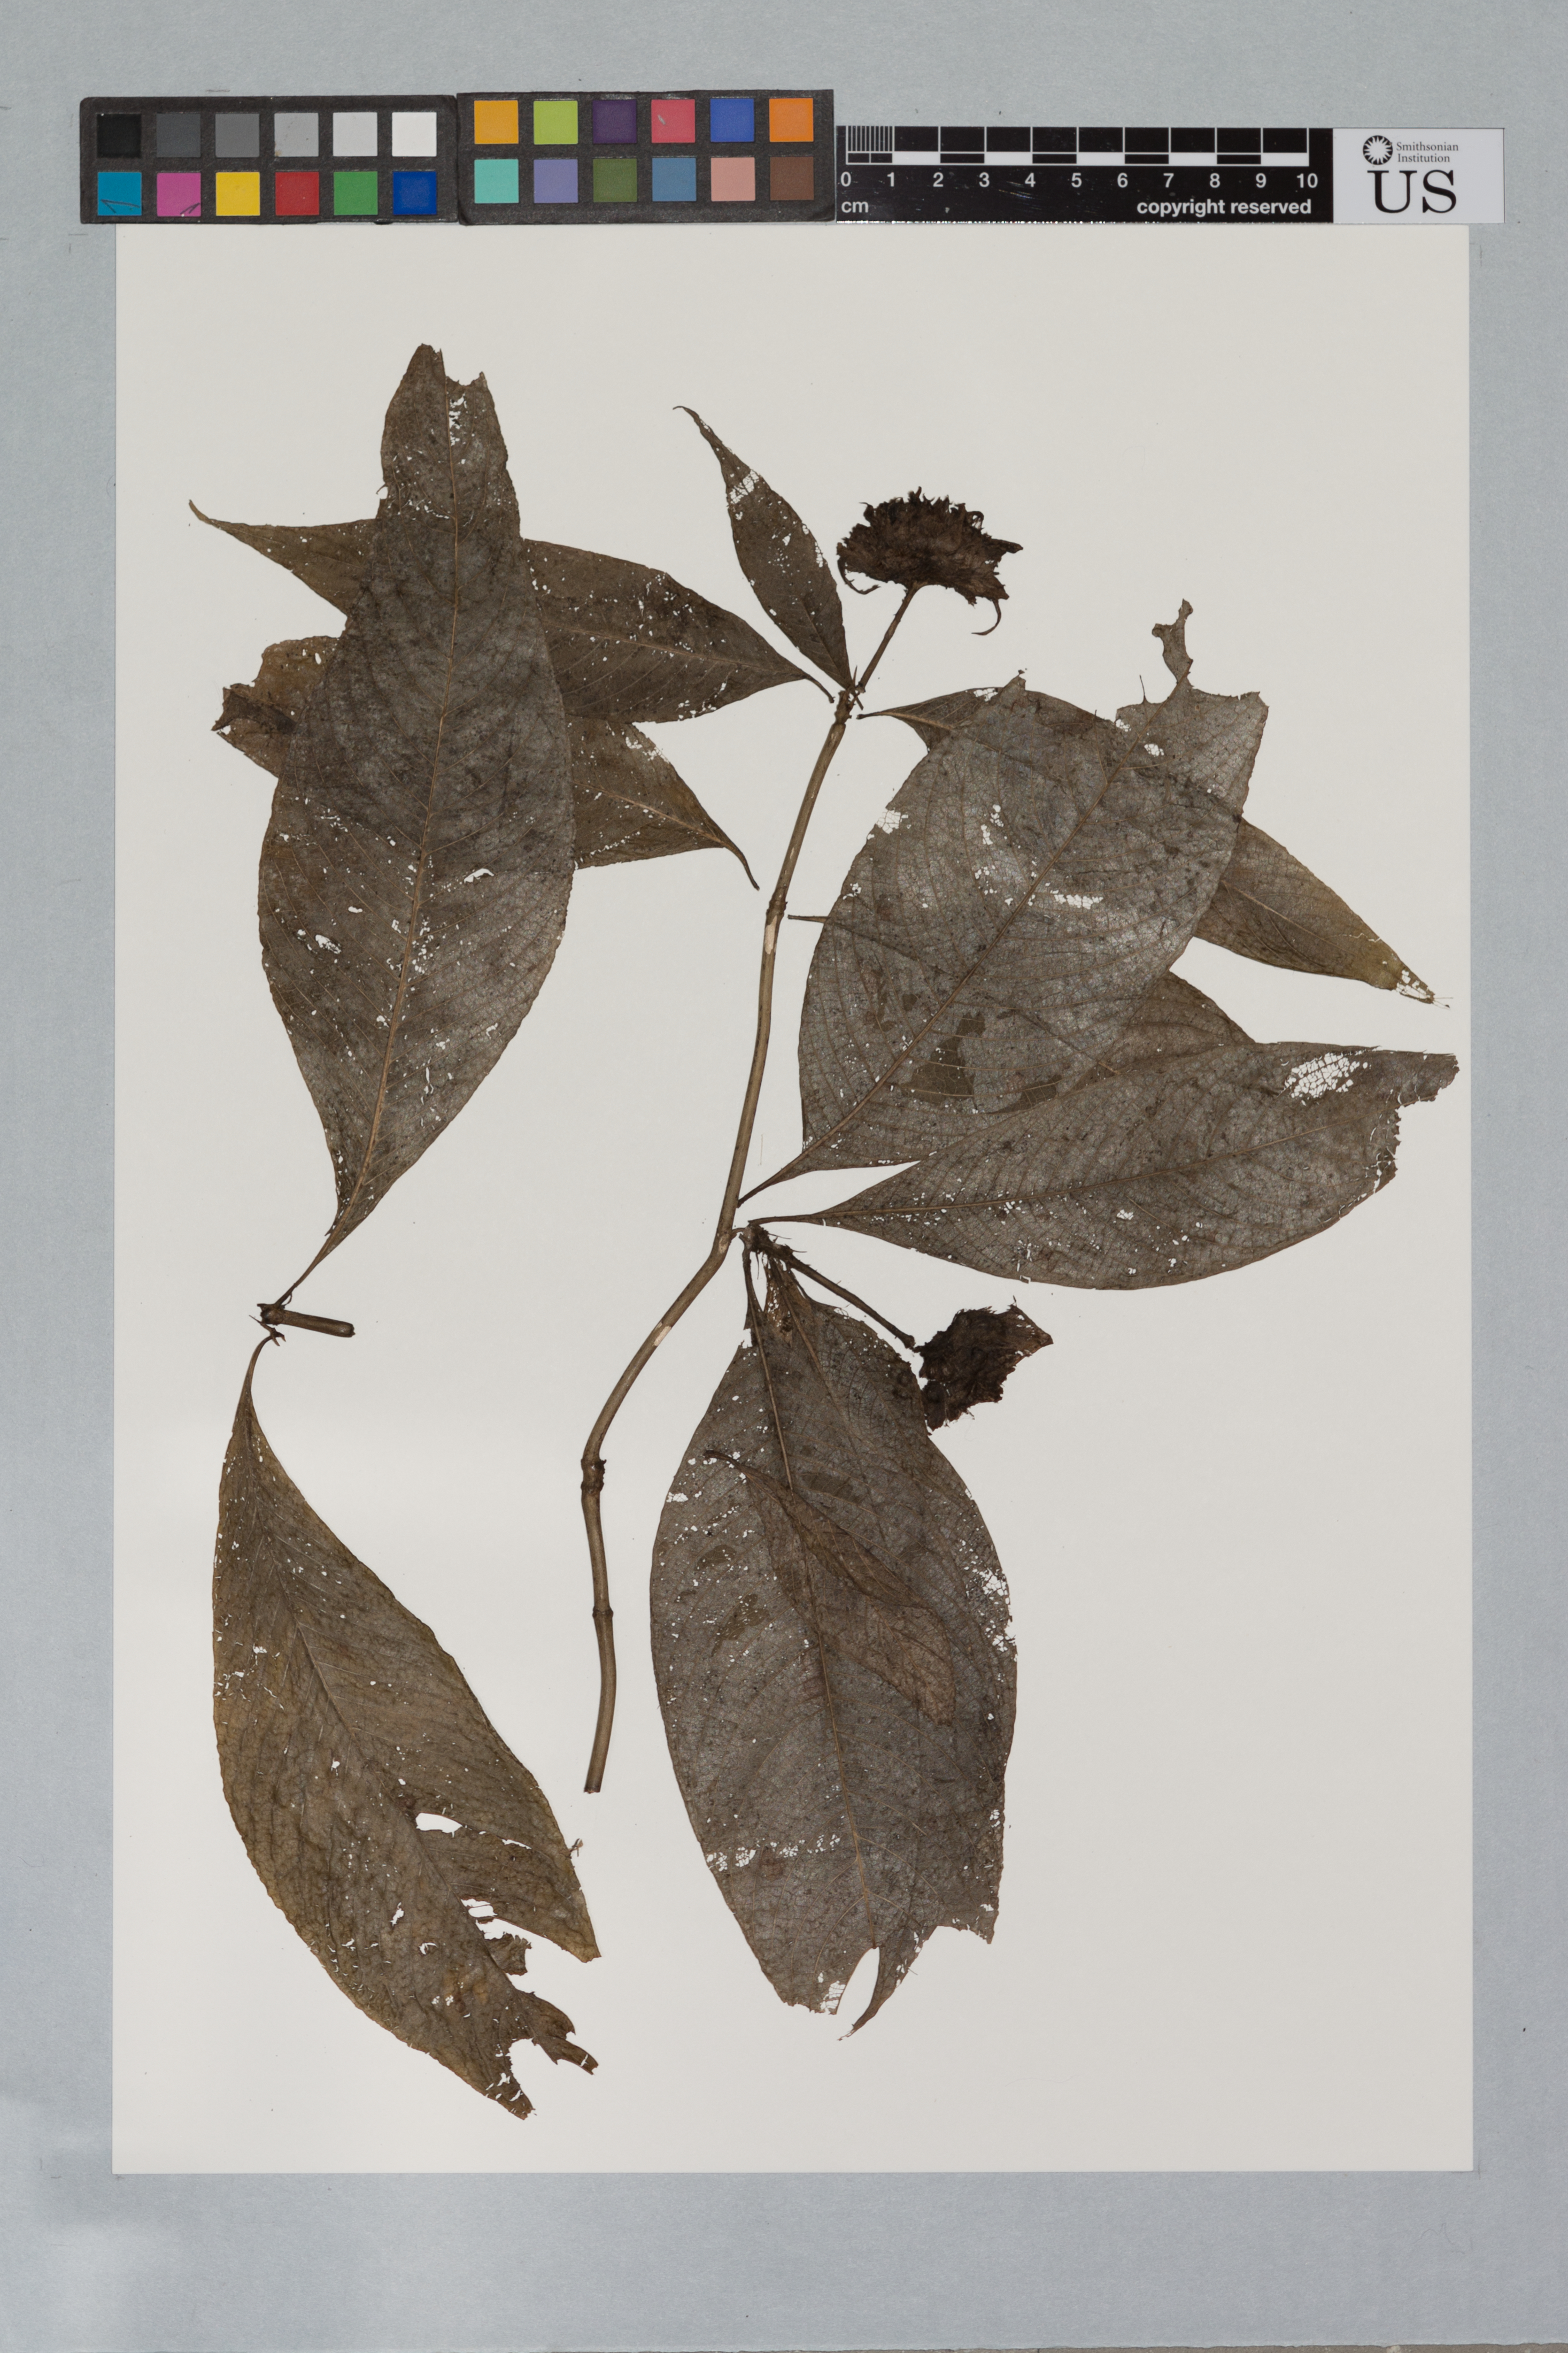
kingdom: Plantae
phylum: Tracheophyta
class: Magnoliopsida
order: Gentianales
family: Rubiaceae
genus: Psychotria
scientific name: Psychotria rosea f. calvescens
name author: Steyerm.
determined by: Steyermark, Julian A., (VEN)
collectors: B. Maguire & D. B. Fanshawe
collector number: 23362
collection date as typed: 10 May 1944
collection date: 1944-05-10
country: Guyana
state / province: Potaro-Siparuni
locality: Kaieteur Plateau, above Kaieteur, along Potaro River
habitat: Riverside above the falls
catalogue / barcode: US 1902143